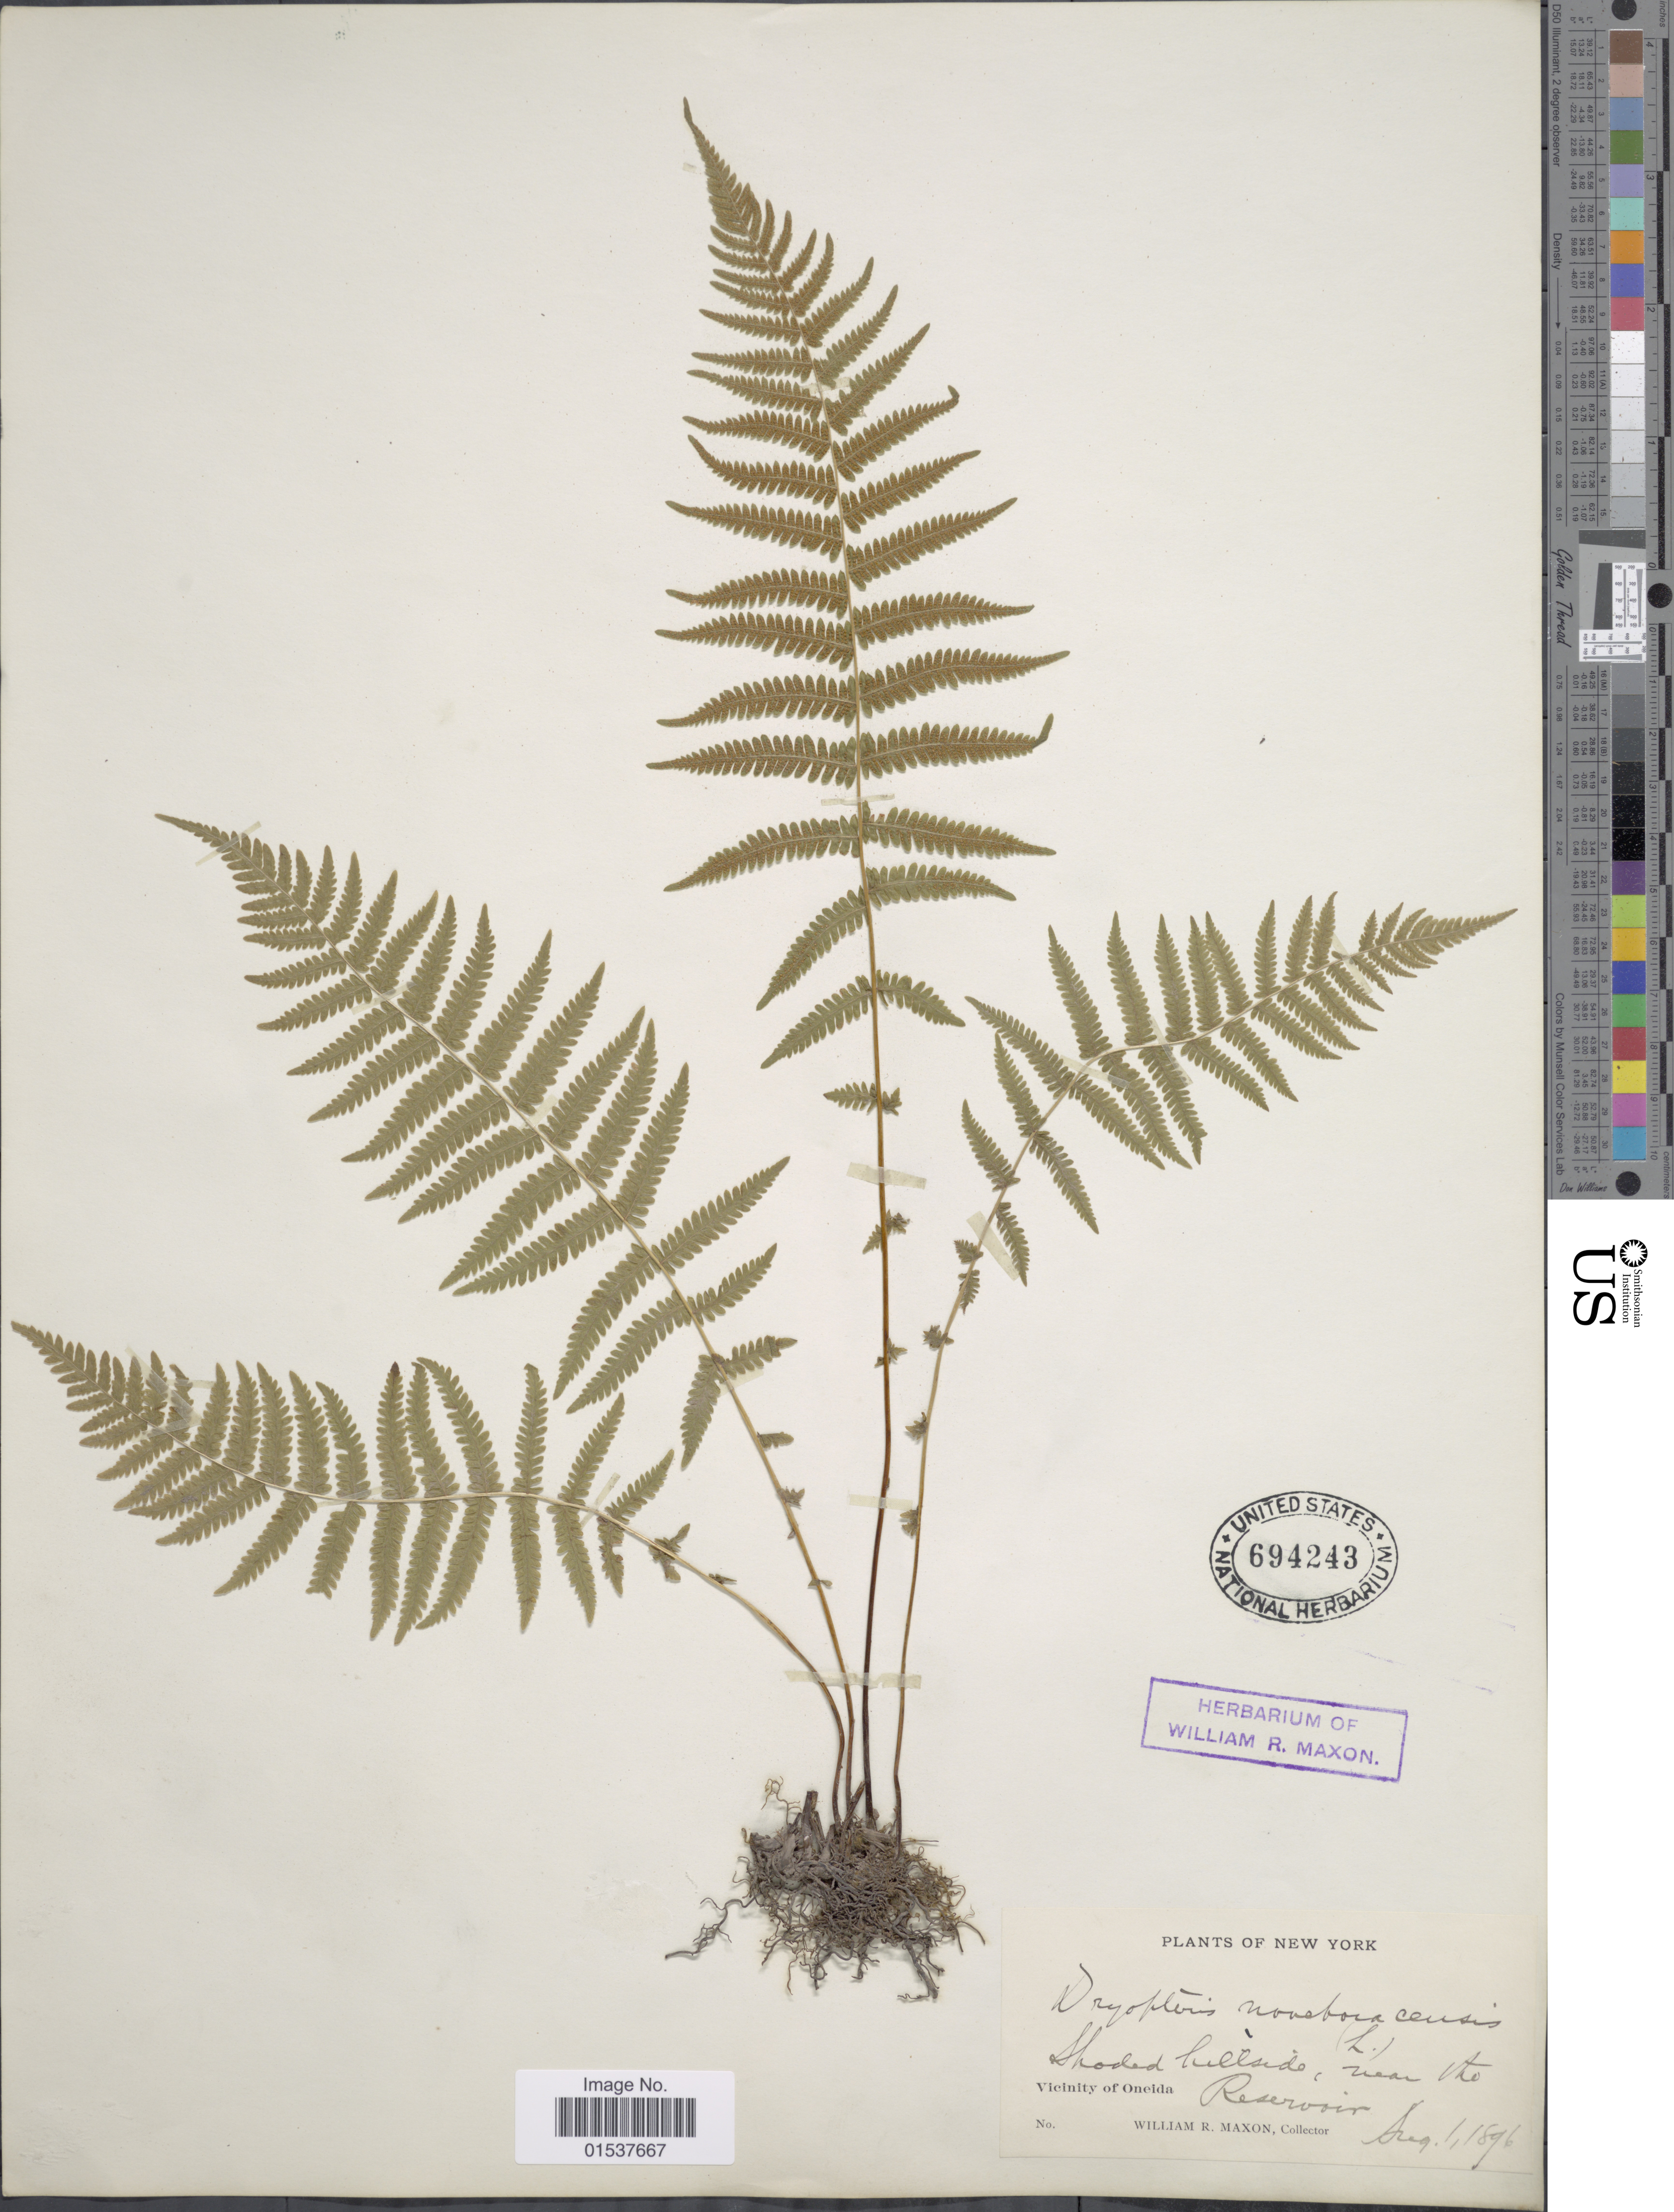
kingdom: Plantae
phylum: Tracheophyta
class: Polypodiopsida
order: Polypodiales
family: Thelypteridaceae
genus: Parathelypteris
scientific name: Parathelypteris noveboracensis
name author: (L.) Ching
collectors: W. R. Maxon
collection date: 1896-08-01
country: United States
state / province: New York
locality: Shaded hillside, near the Vicinity of Oneida Reservoir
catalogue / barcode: US 694243